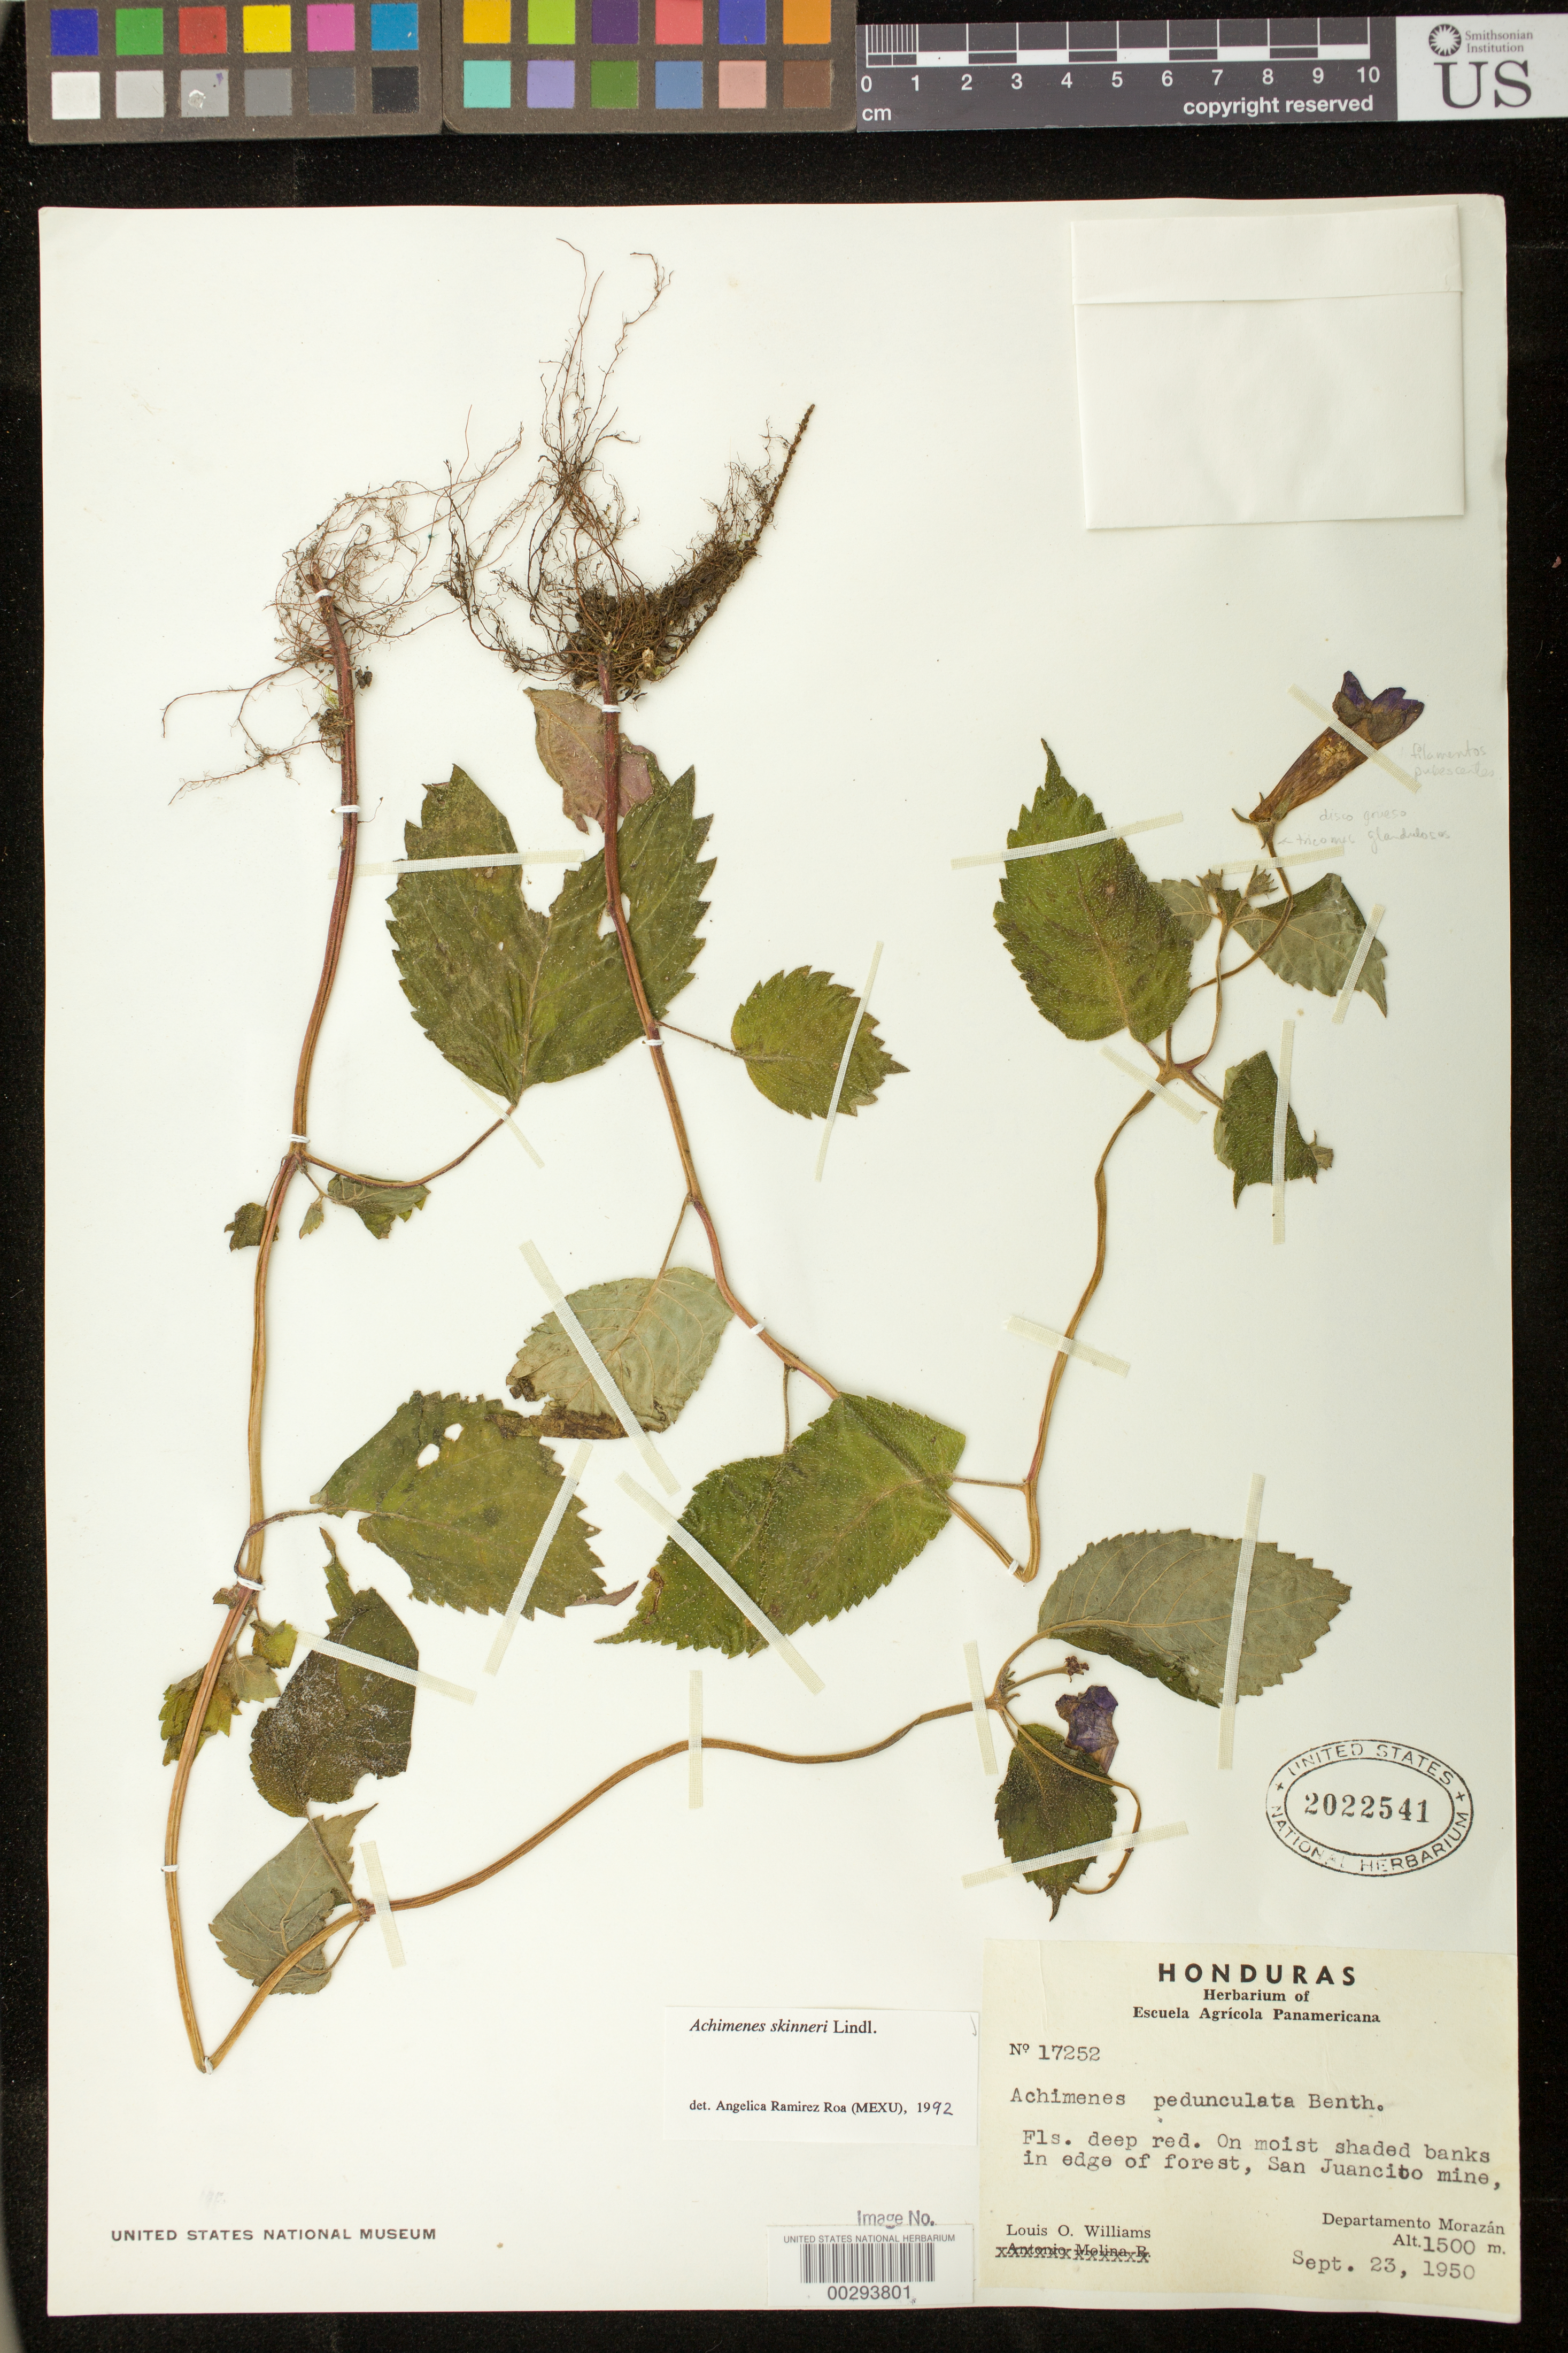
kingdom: Plantae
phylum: Tracheophyta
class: Magnoliopsida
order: Lamiales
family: Gesneriaceae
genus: Achimenes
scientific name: Achimenes skinneri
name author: Lindl.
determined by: Ramírez-Roa, A.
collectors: L. O. Williams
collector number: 17252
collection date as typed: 23 Sep 1950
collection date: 1950-09-23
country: Honduras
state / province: Fco. Morazán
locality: San Juancito mine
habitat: On moist shaded banks in edge of forest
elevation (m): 1500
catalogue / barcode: US 2022541